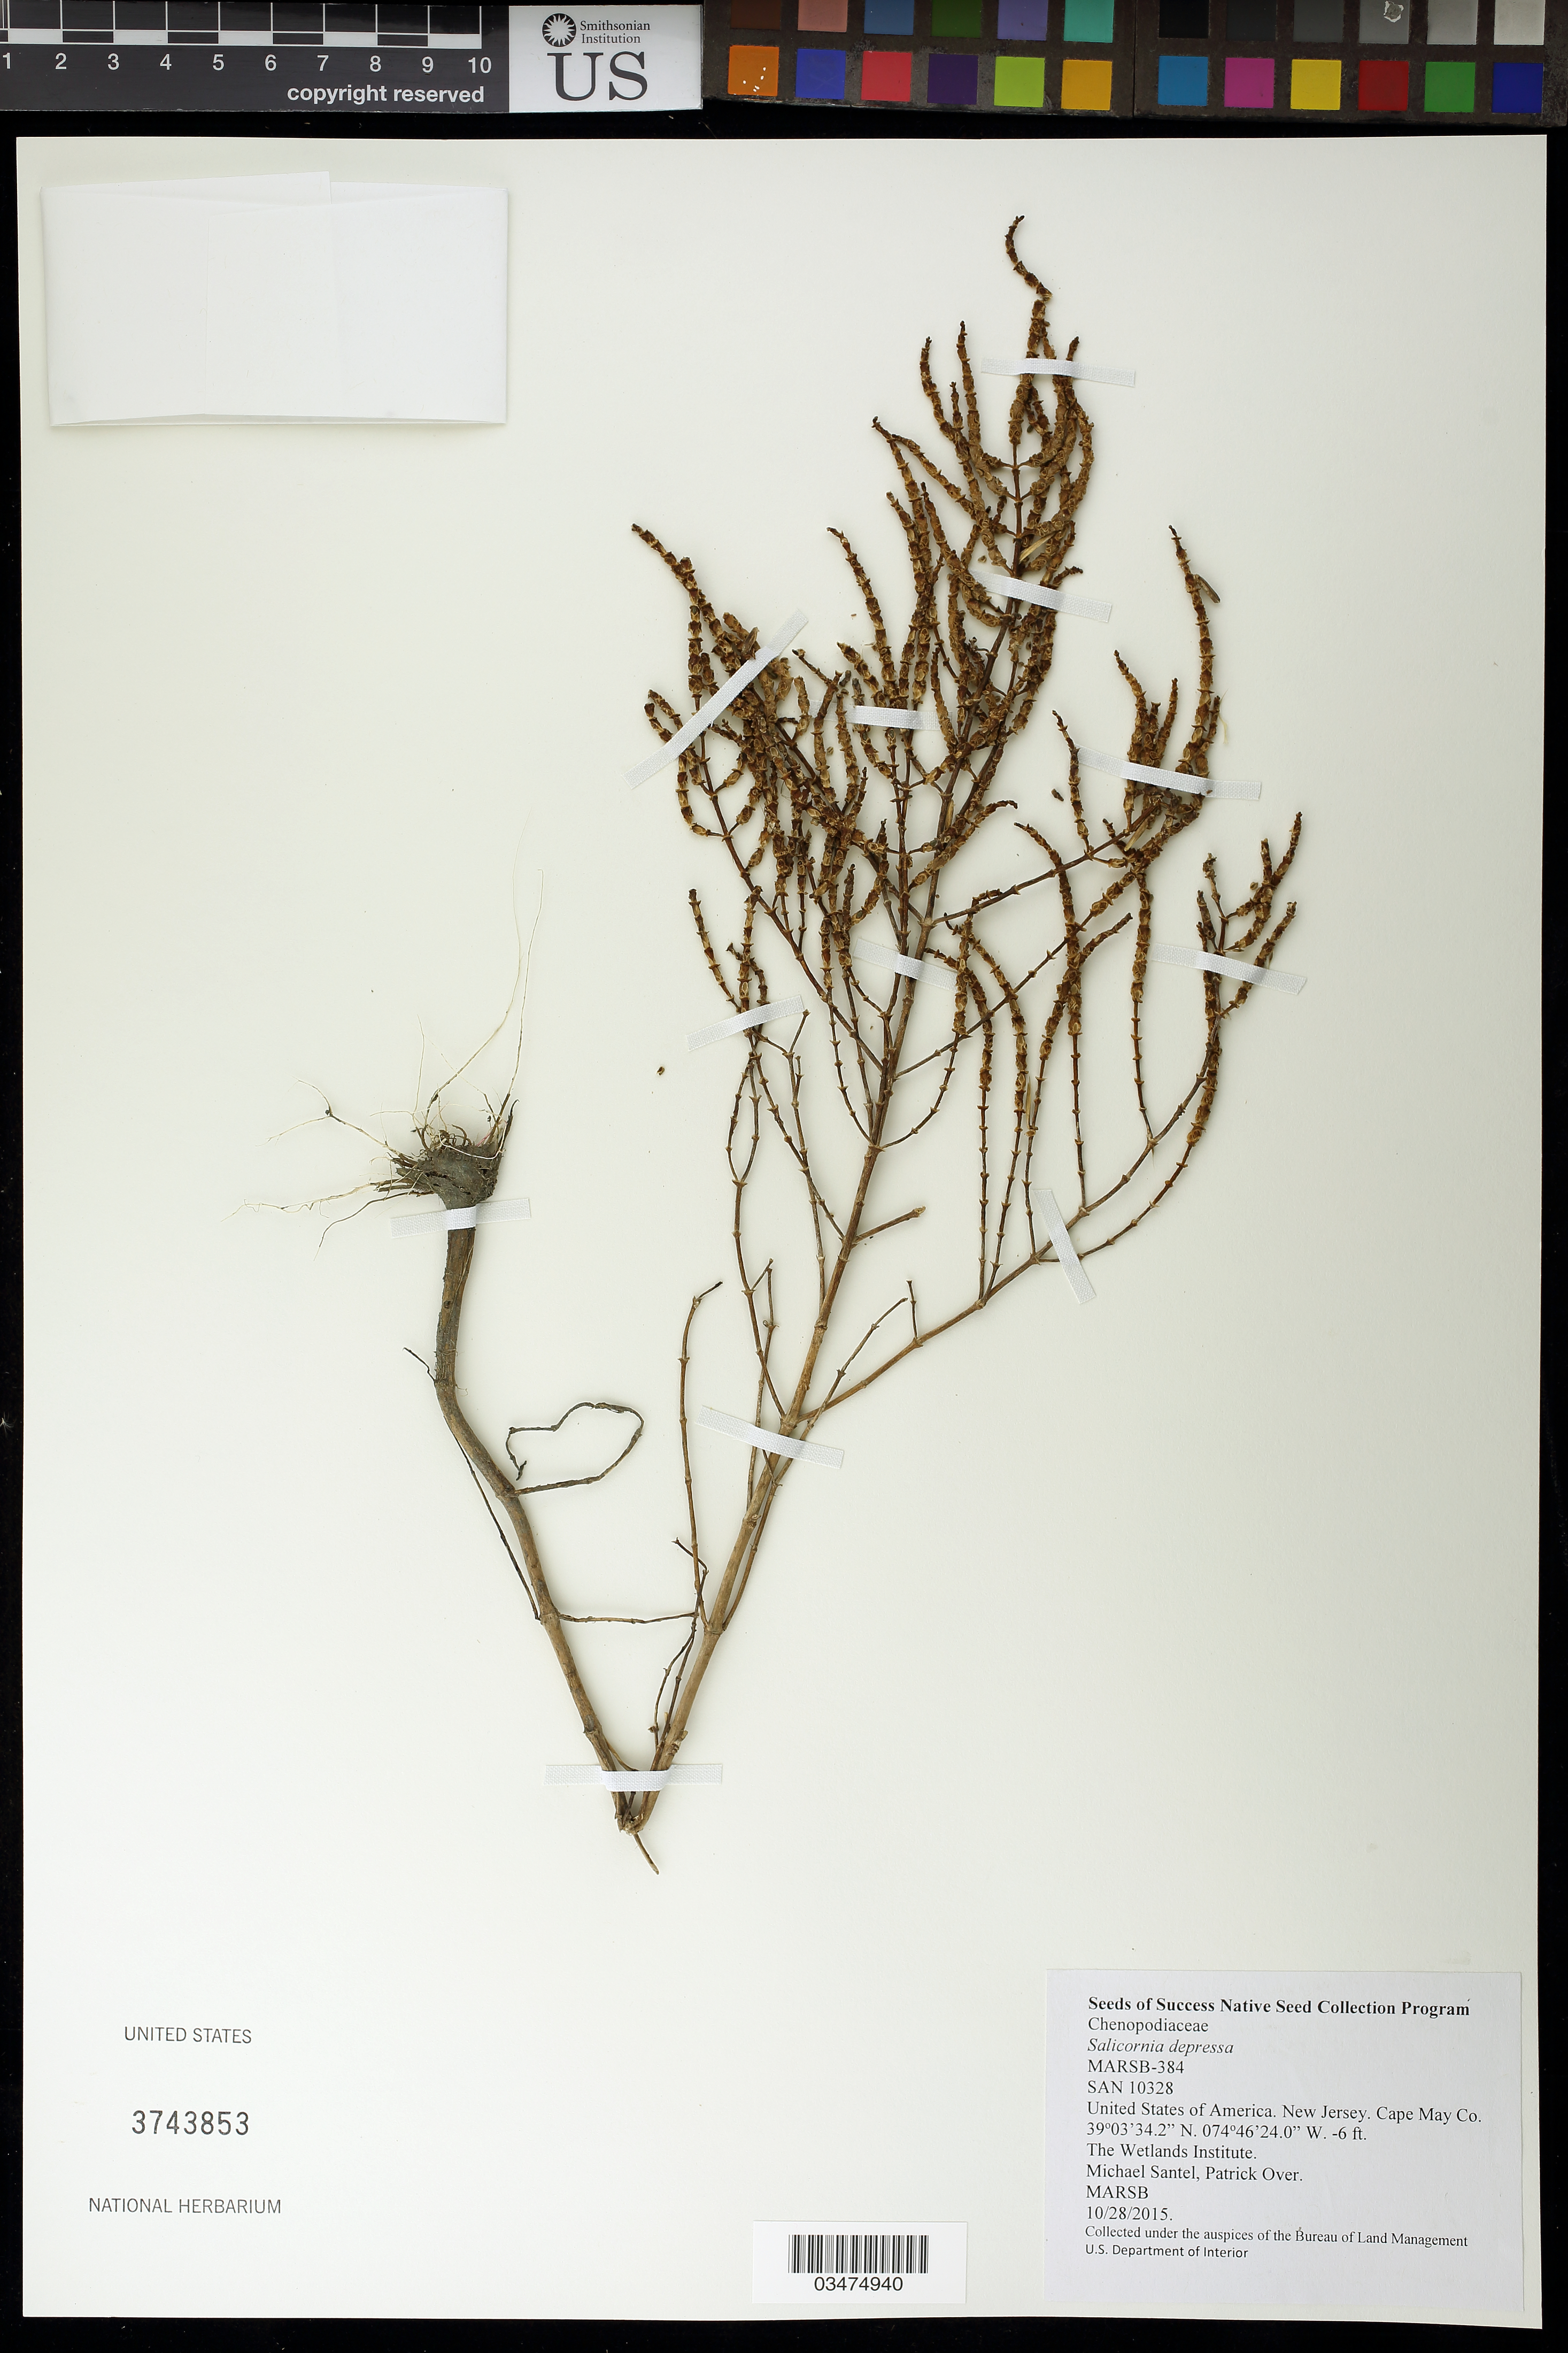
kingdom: Plantae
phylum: Tracheophyta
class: Magnoliopsida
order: Caryophyllales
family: Amaranthaceae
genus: Salicornia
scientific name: Salicornia depressa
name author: Standl.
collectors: M. Santel & P. Over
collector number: MARSB-384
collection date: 2015-10-28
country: United States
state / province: New Jersey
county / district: Cape May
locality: The Wetlands Institute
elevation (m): -2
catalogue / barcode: US 3743853